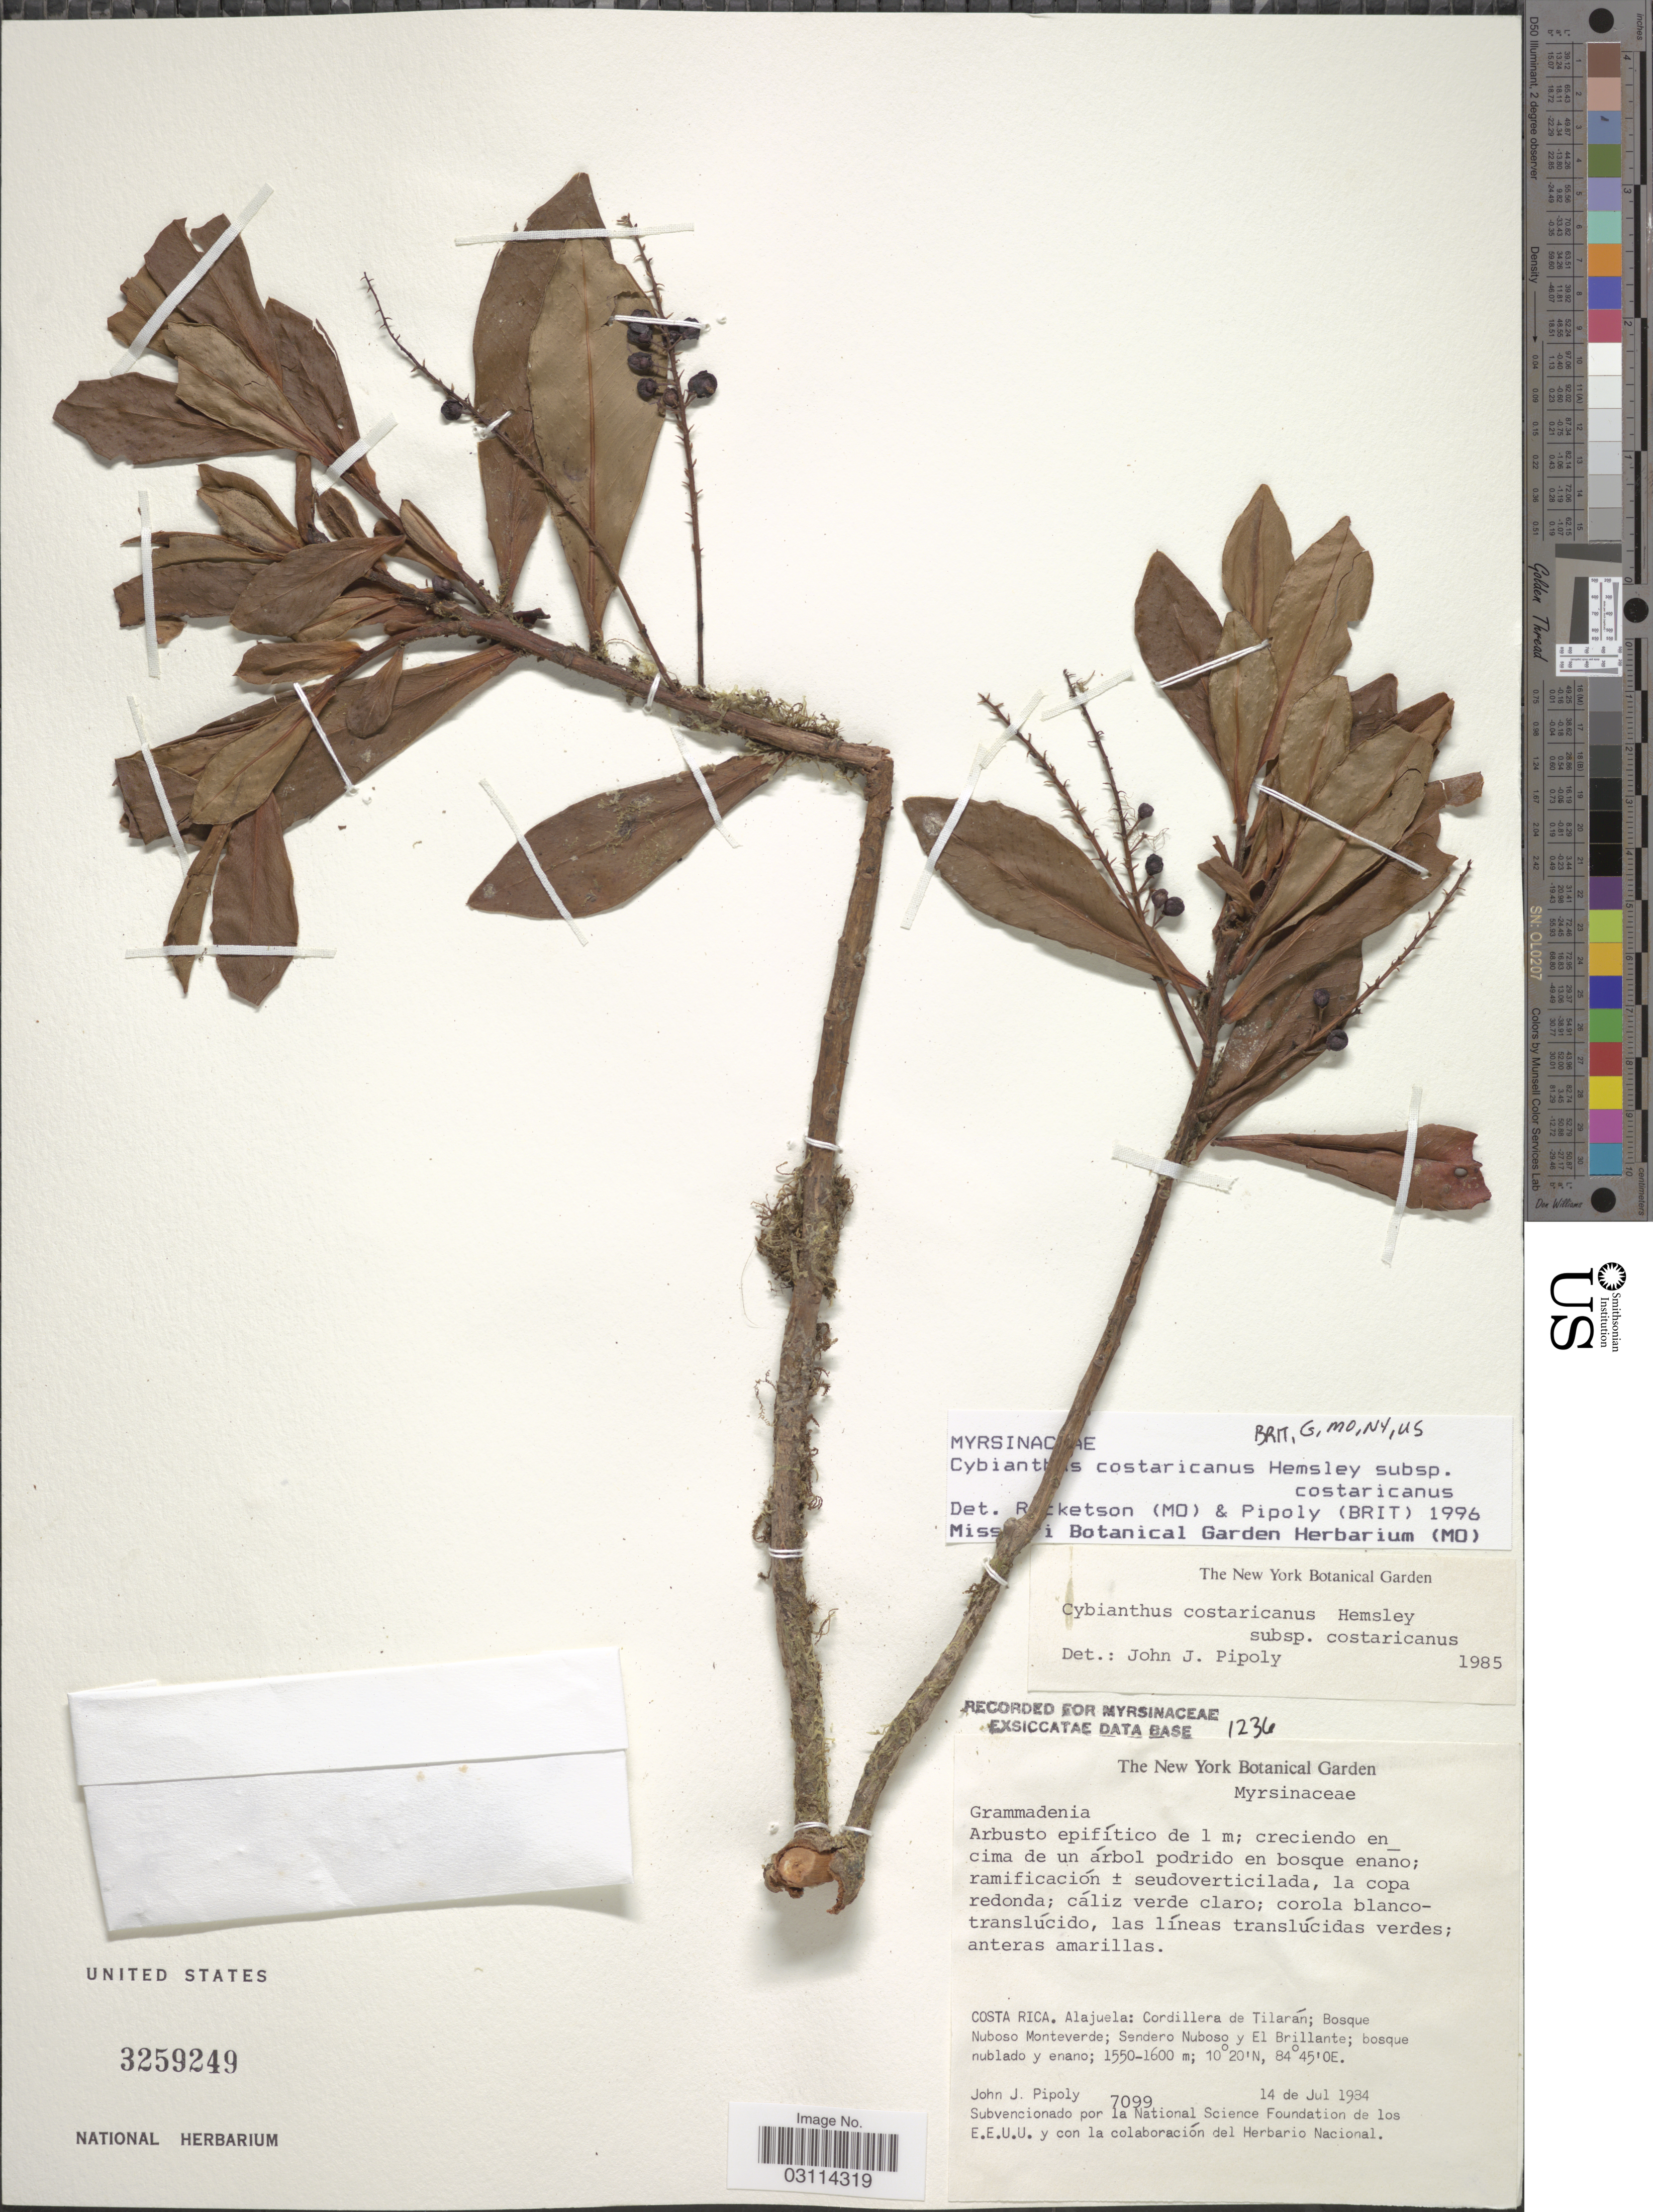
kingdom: Plantae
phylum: Tracheophyta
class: Magnoliopsida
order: Ericales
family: Primulaceae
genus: Cybianthus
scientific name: Cybianthus costaricanus subsp. costaricanus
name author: Hemsl.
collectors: J. J. Pipoly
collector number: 7099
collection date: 1984-07-14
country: Costa Rica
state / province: Alajuela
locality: Cordillera de Tilarán; Bosque Nuboso Monteverde; Sendero Nuboso y El Brillante.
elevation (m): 1550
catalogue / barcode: US 3259249